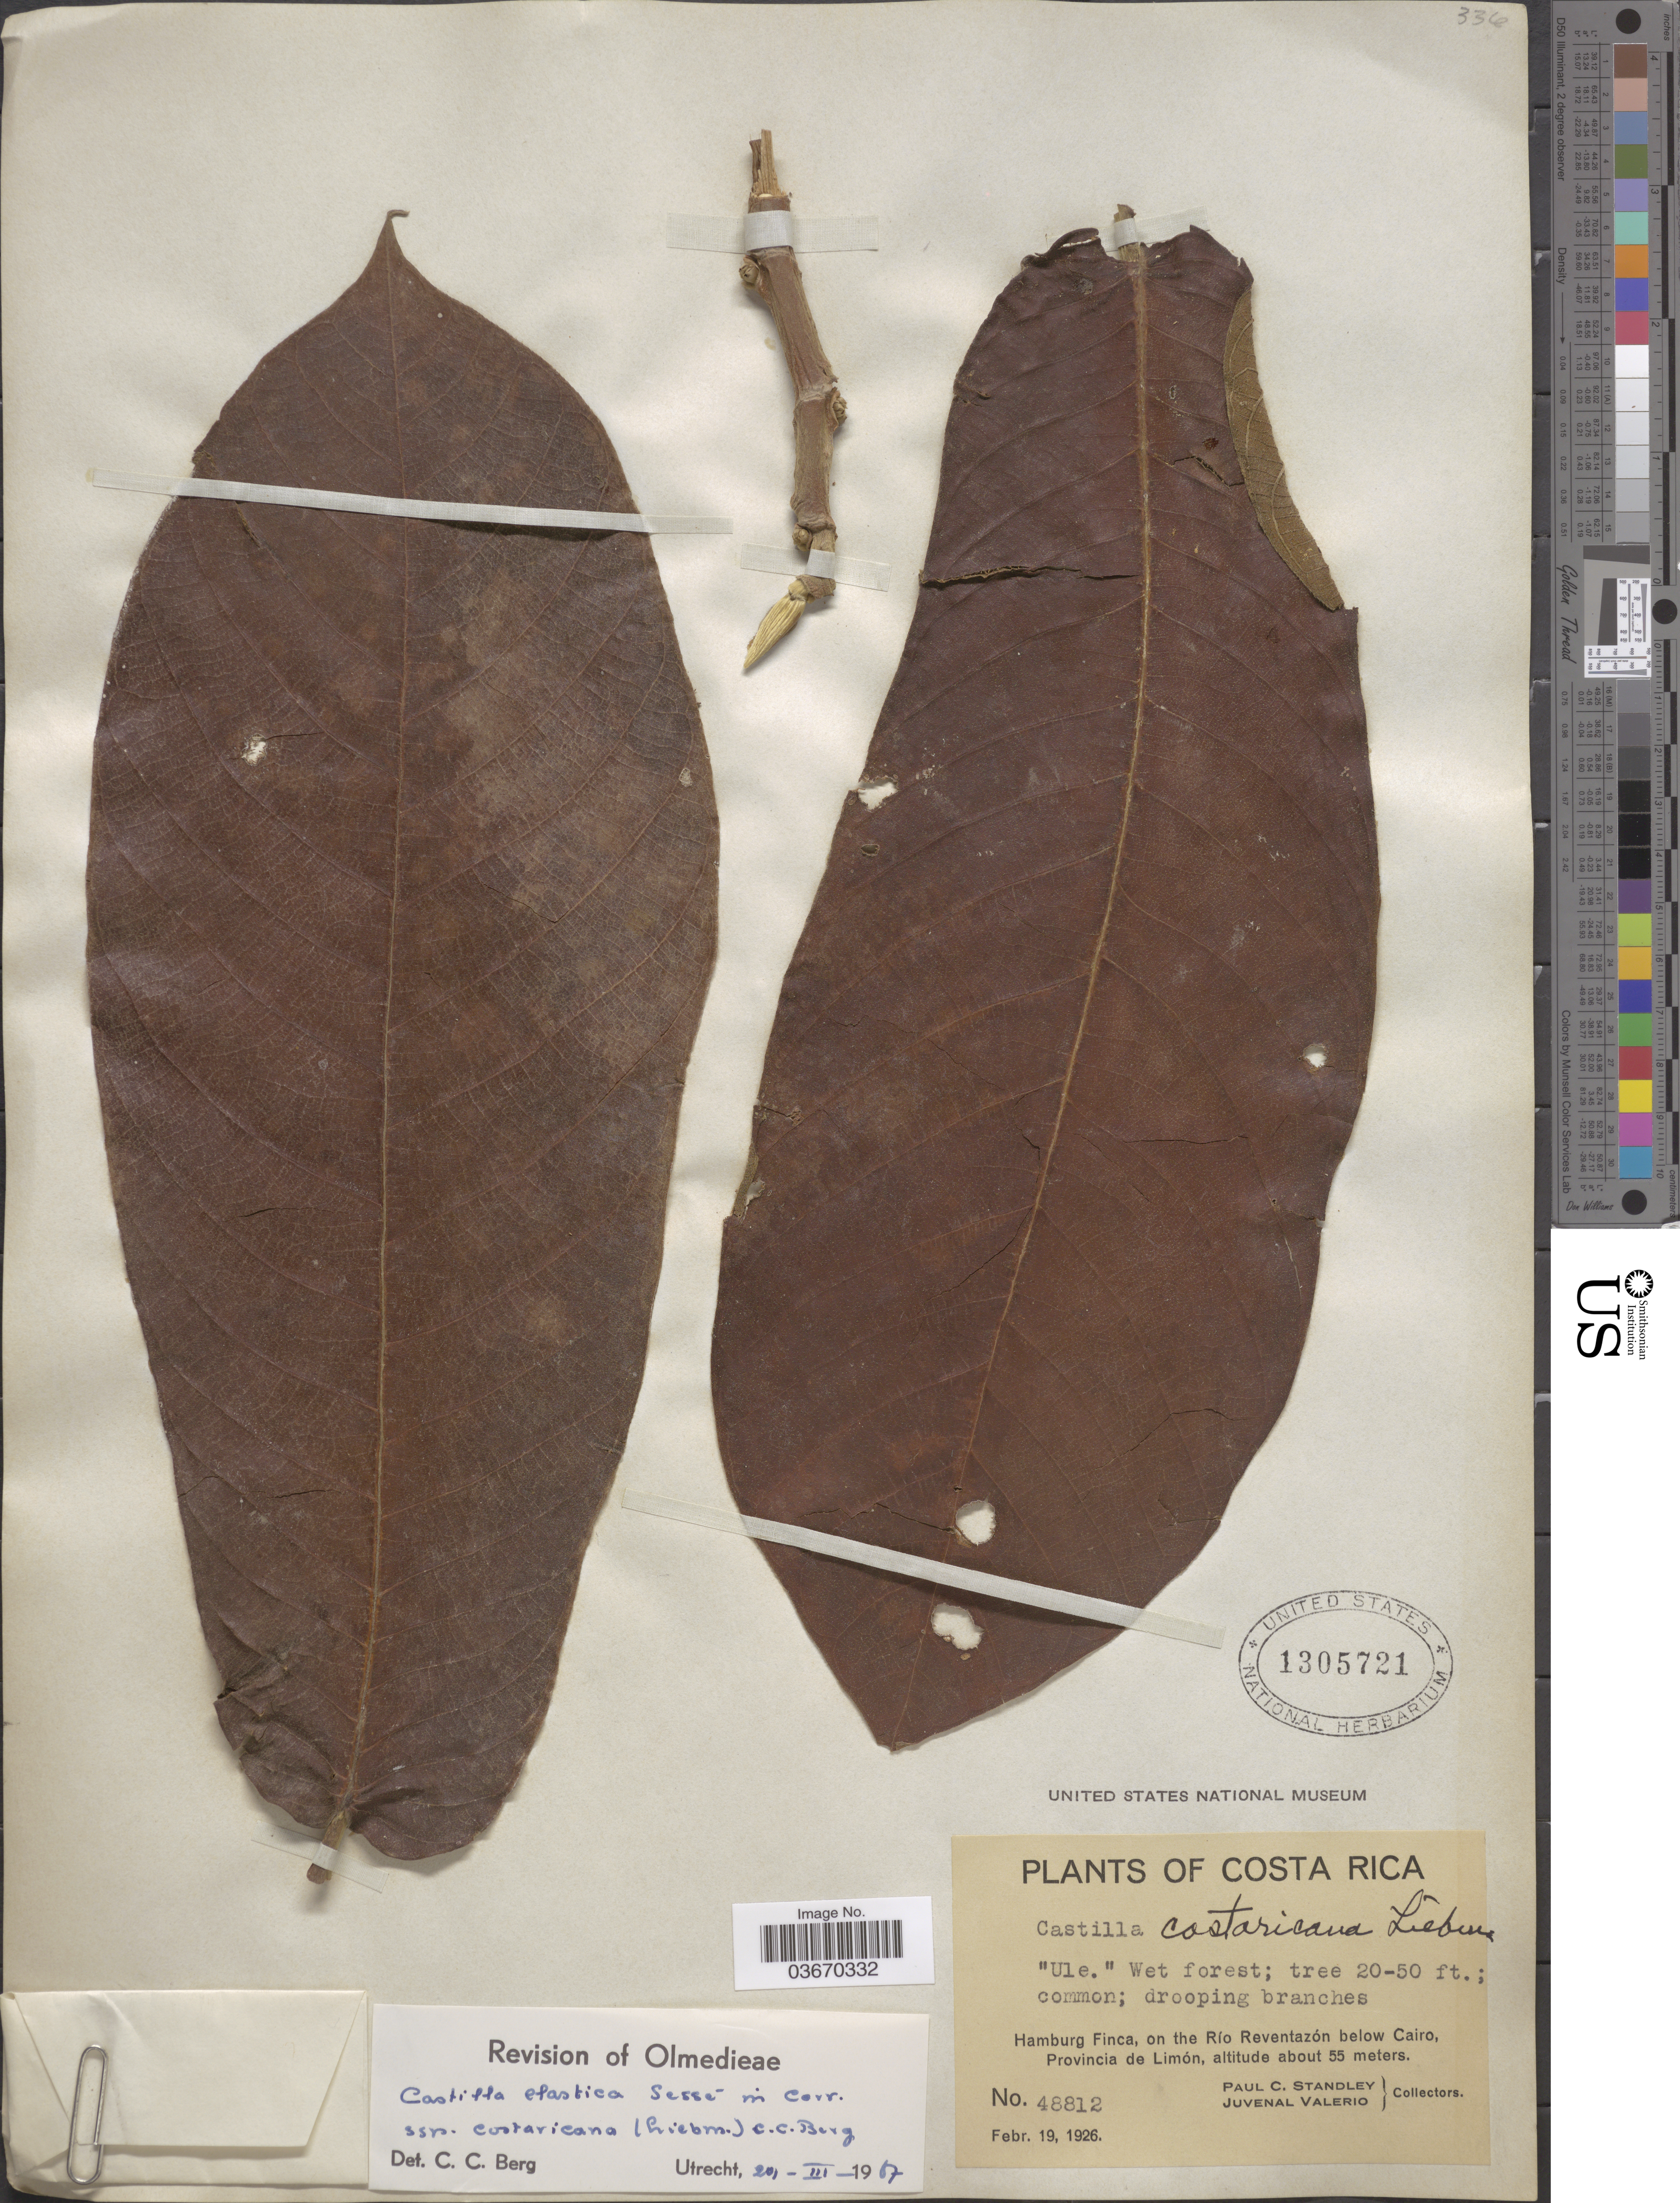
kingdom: Plantae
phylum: Tracheophyta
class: Magnoliopsida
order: Rosales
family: Moraceae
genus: Castilla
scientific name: Castilla elastica subsp. costaricana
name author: (Liebm.) C.C. Berg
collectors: P. C. Standley & J. Valerio R.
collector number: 48812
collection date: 1926-02-19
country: Costa Rica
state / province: Limón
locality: Hamburg Finca, on the Río Reventazón below Cairo, Provincia de Limón.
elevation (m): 55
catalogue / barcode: US 1305721